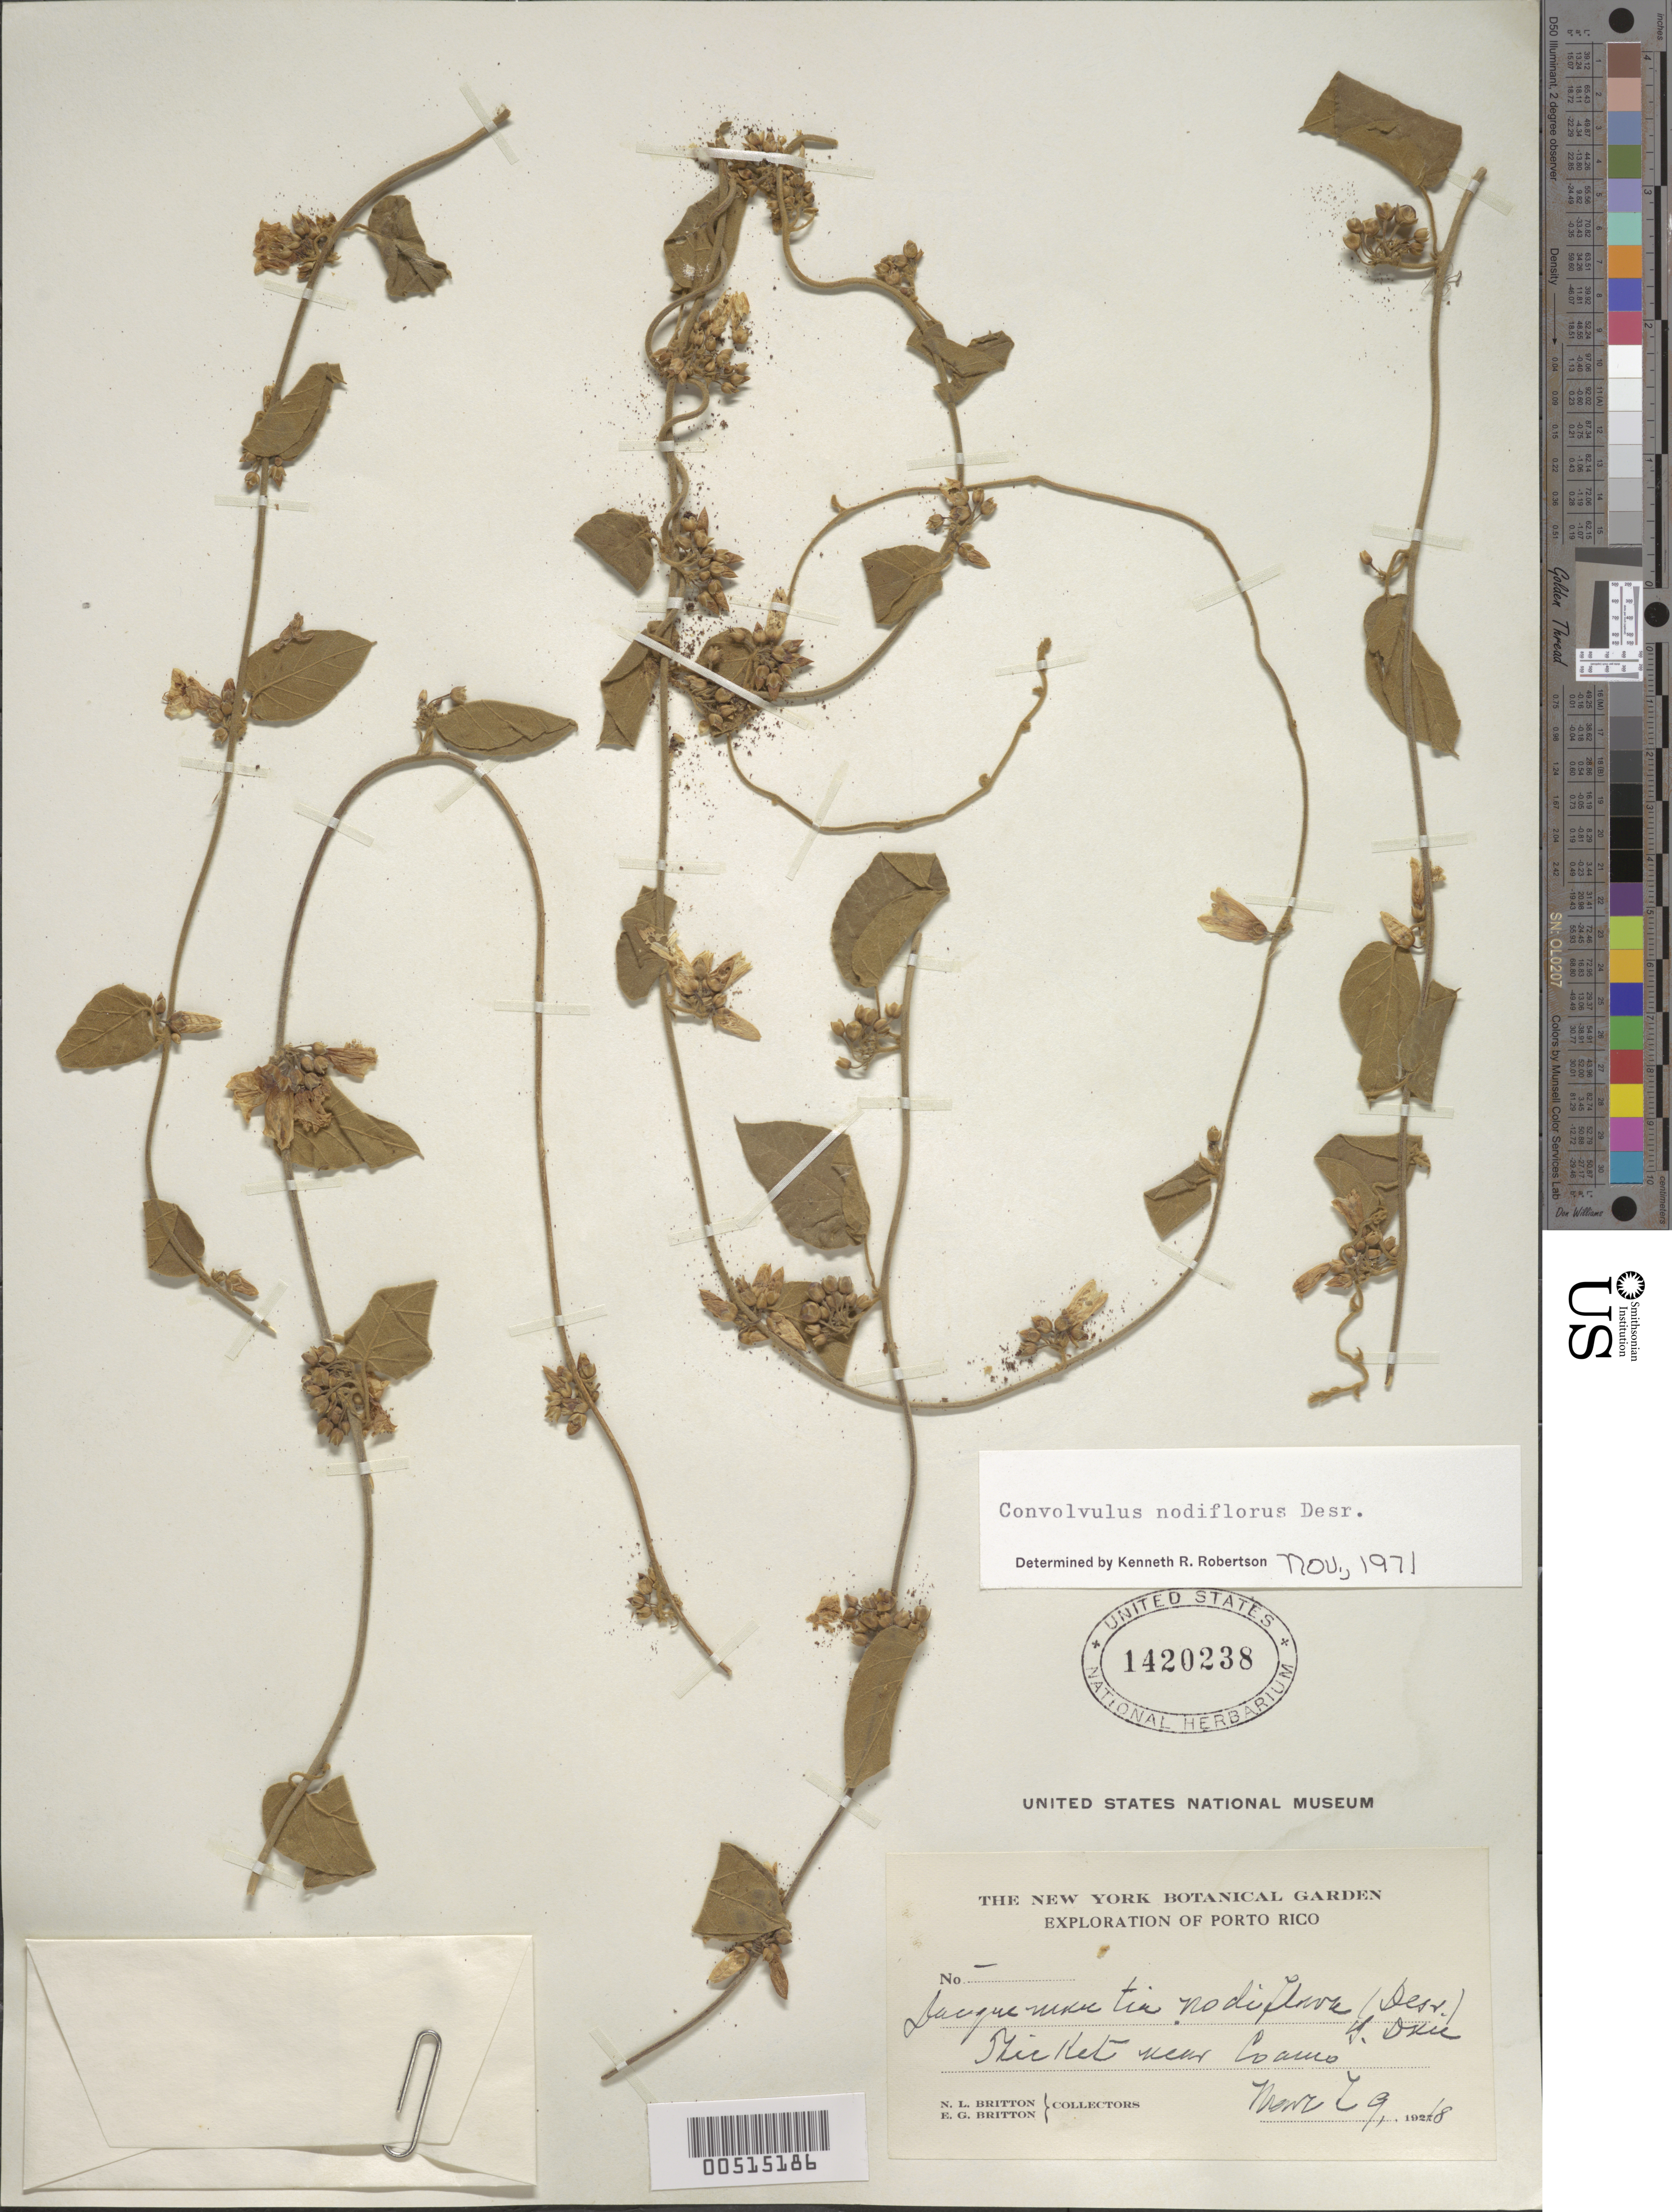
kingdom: Plantae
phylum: Tracheophyta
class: Magnoliopsida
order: Solanales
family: Convolvulaceae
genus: Convolvulus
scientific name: Convolvulus nodiflorus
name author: Desr.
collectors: Britton, -- & Britton, --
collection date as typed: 09 Mar 1928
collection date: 1928-03-09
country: Puerto Rico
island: Greater Antilles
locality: near Coamo. Thicket.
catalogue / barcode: US 1420238